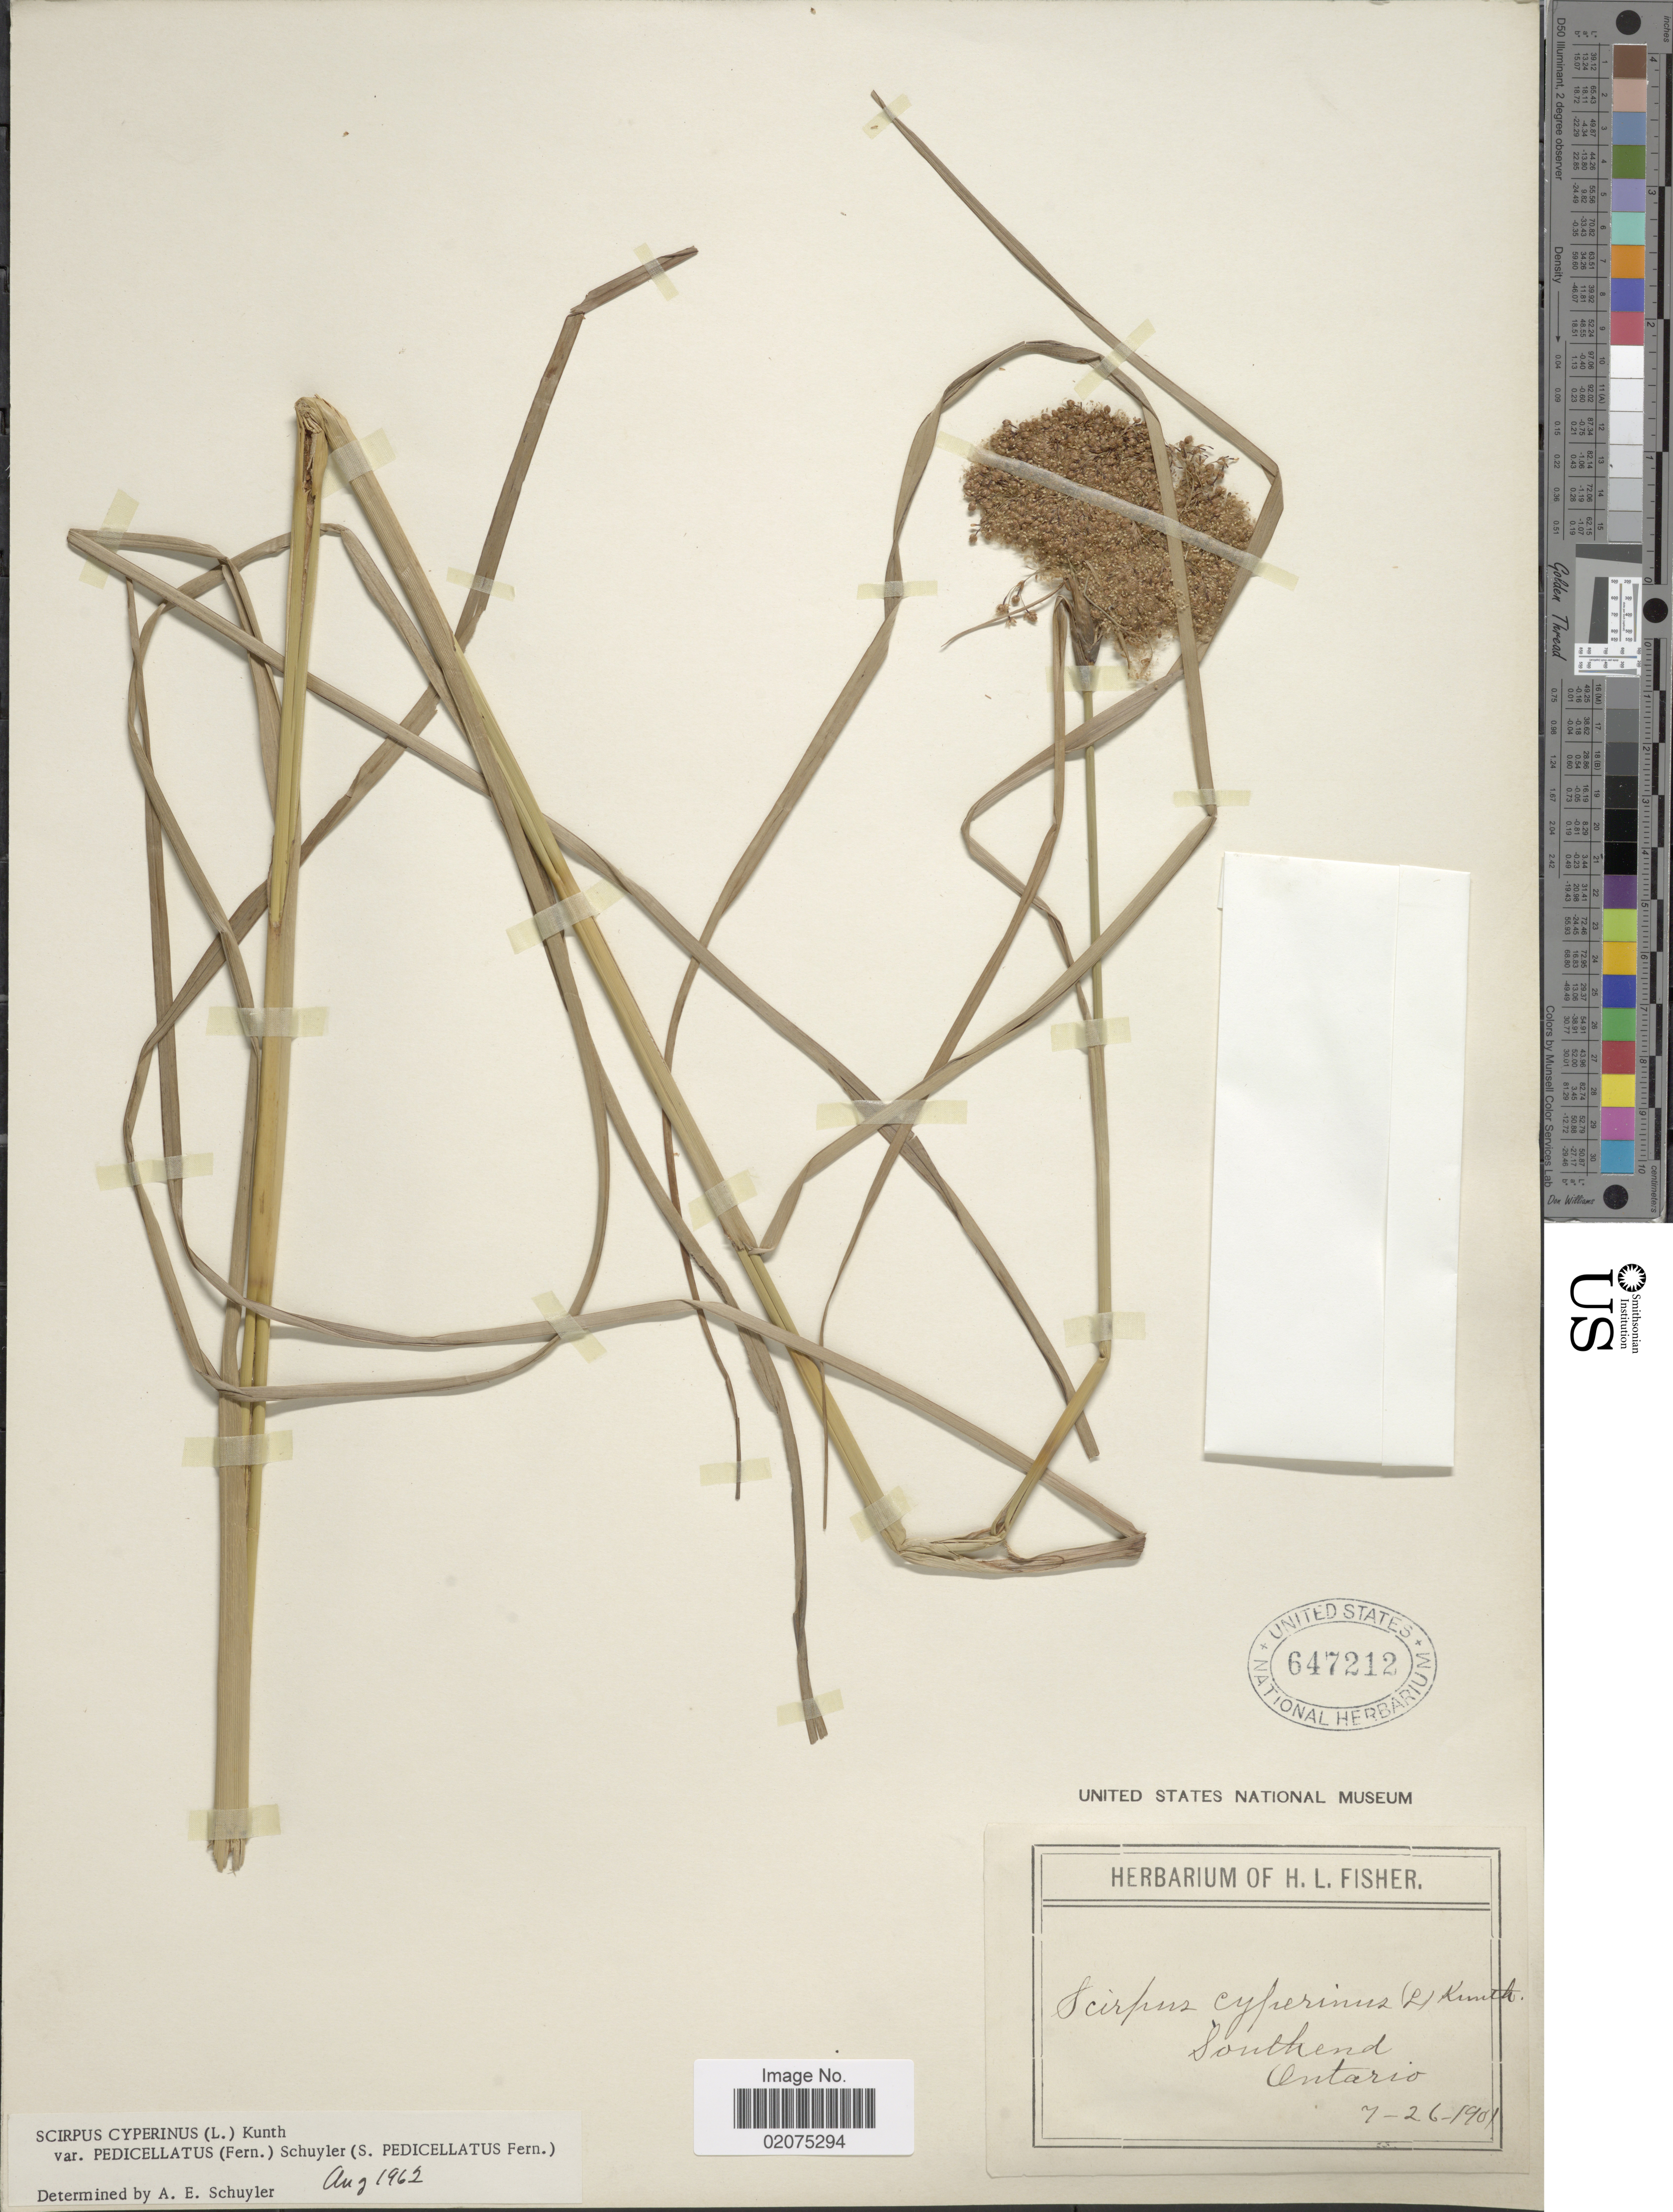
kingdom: Plantae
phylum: Tracheophyta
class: Liliopsida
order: Poales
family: Cyperaceae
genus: Scirpus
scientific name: Scirpus cyperinus var. pedicellatus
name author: (Fernald) Schuyler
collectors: ex herb. of H. L. Fisher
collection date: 1901-07-26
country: Canada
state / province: Ontario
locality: Southend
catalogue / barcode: US 647212